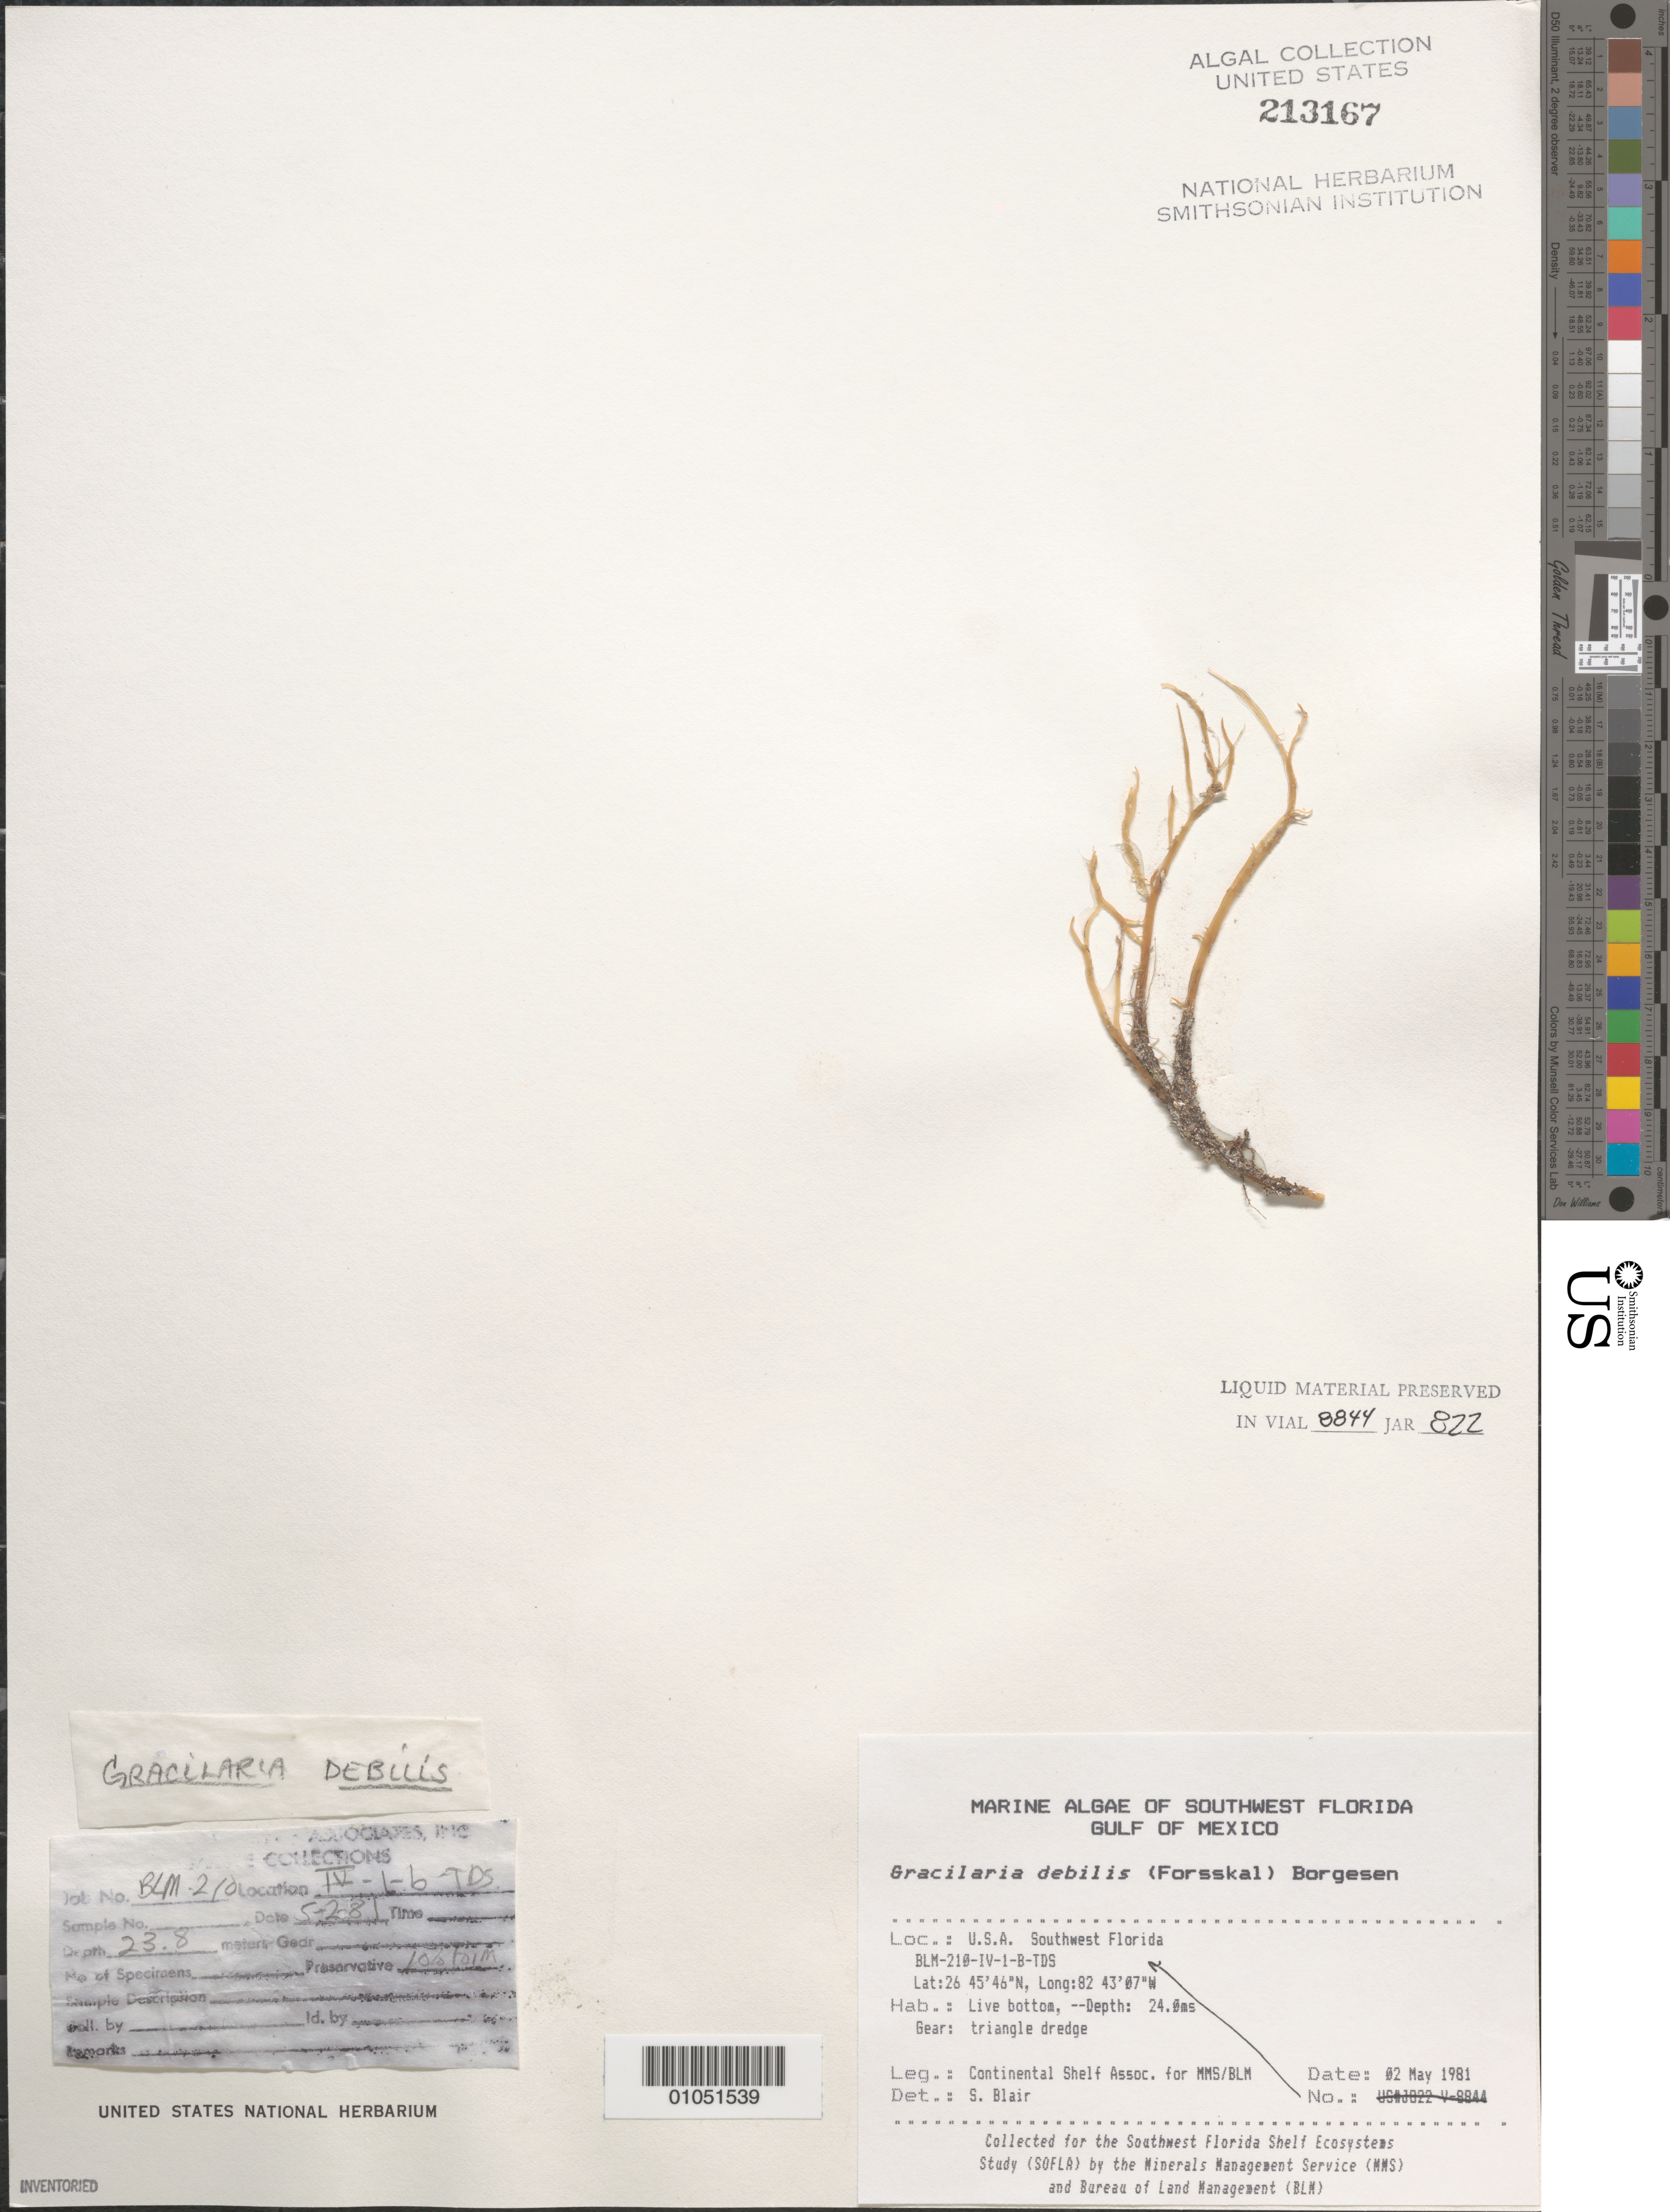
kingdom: Plantae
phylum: Rhodophyta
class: Florideophyceae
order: Gracilariales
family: Gracilariaceae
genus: Gracilaria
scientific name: Gracilaria debilis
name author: (Forssk.) Børgesen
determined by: Blair, S. M.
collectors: Continental Shelf Associates for the MMS/BLM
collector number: BLM-210-IV-1-B-TDS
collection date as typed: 02 May 1981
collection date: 1981-05-02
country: United States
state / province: Florida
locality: Gulf of Mexico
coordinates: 26 45'46"N, 82 43'07"W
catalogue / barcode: US 213167